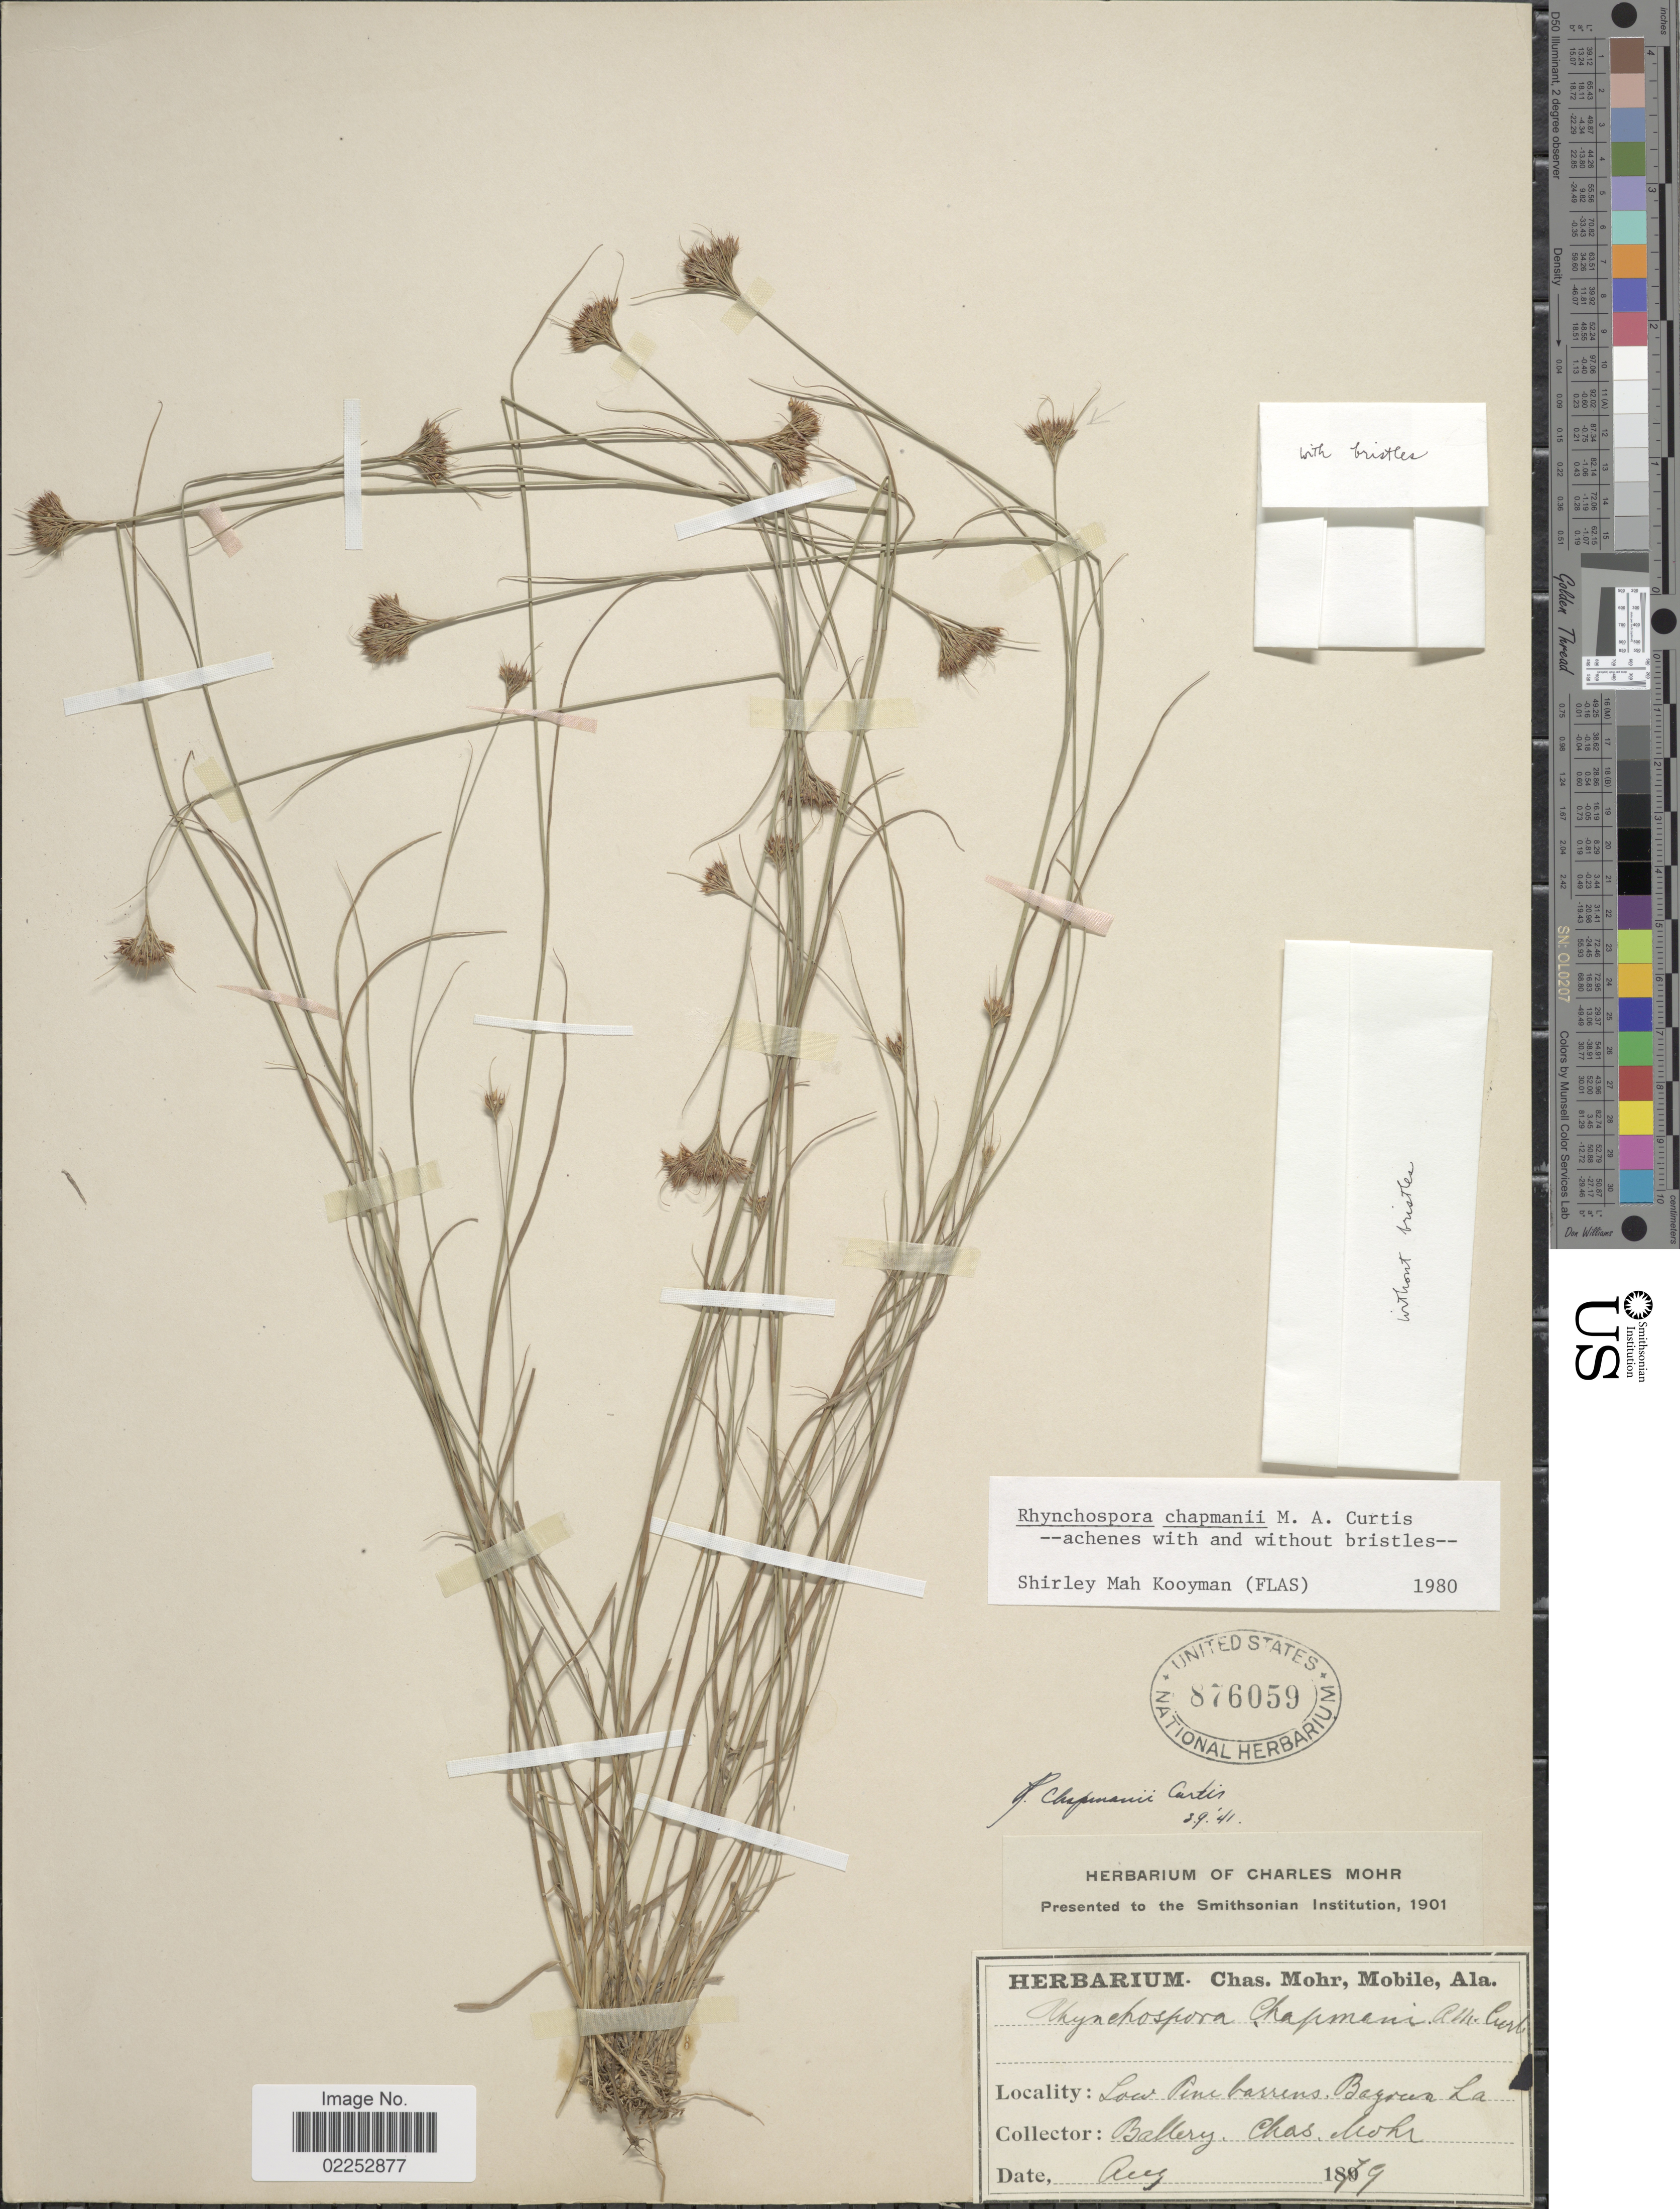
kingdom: Plantae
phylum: Tracheophyta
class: Liliopsida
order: Poales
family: Cyperaceae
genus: Rhynchospora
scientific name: Rhynchospora chapmanii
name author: M.A. Curtis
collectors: Mohr, C. T. (herbarium)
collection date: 1879-08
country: United States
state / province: Louisiana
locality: Low pine barrens. Bayoux.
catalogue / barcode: US 876059